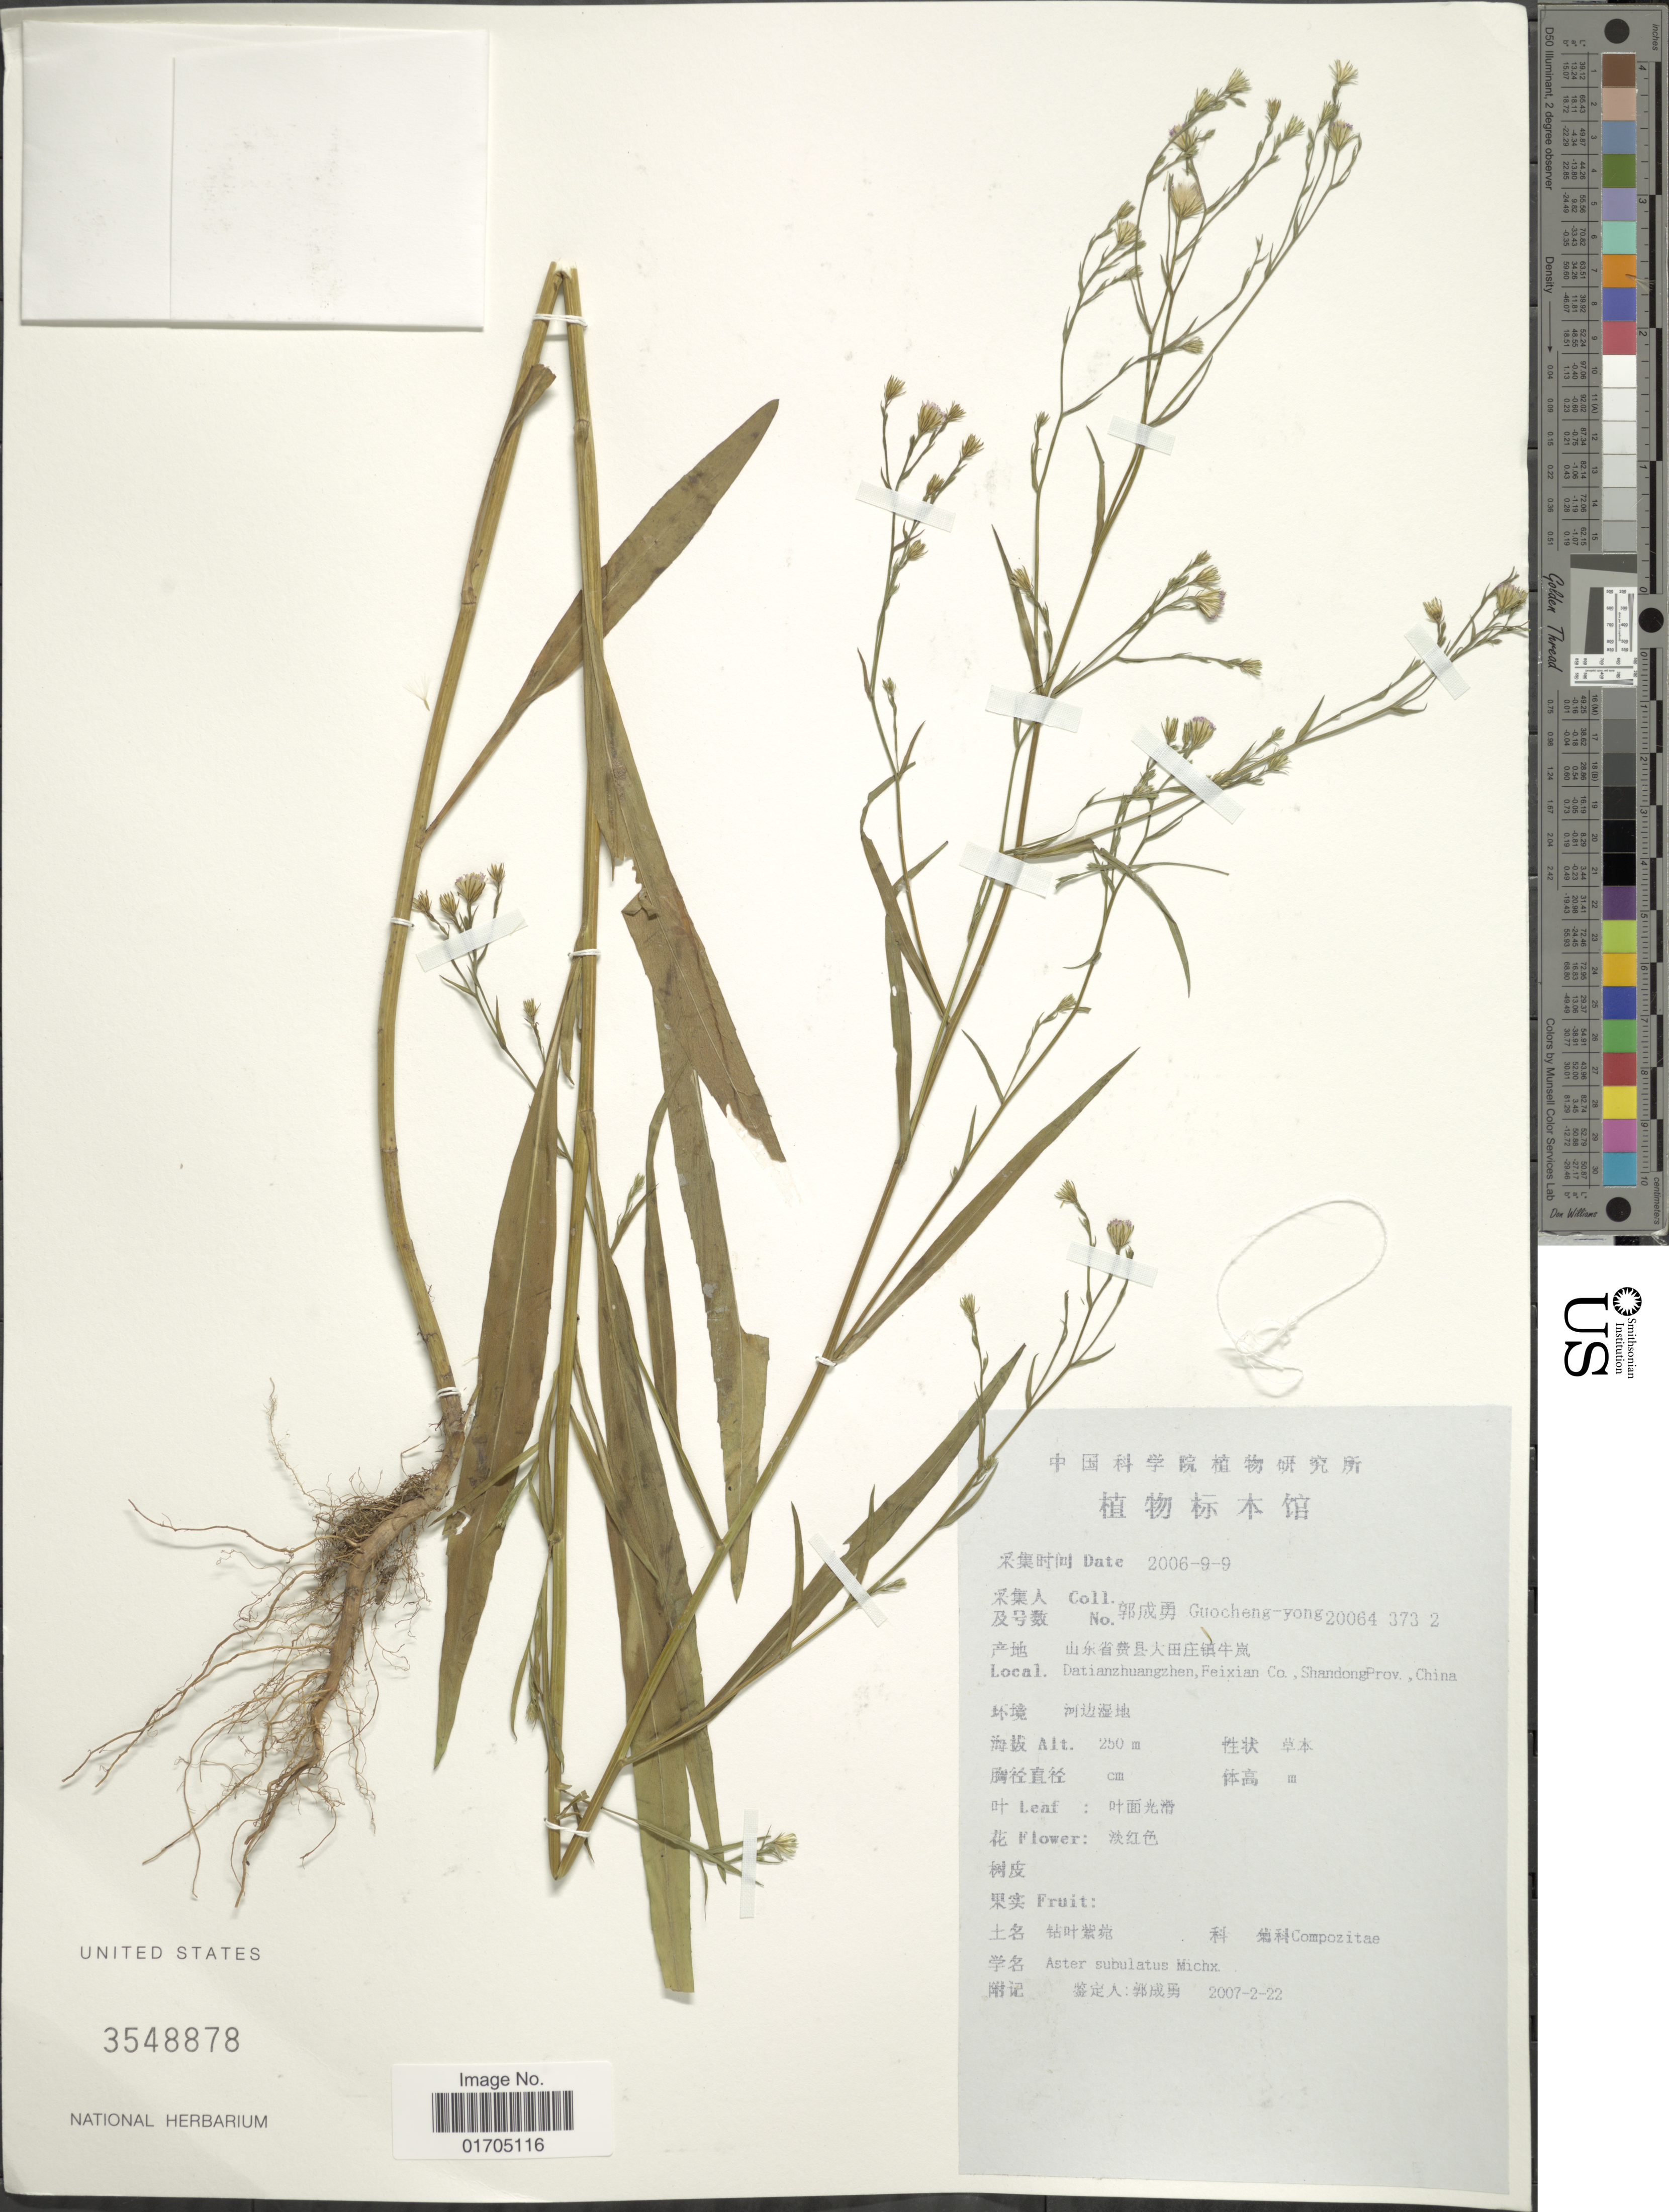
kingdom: Plantae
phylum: Tracheophyta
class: Magnoliopsida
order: Asterales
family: Asteraceae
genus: Symphyotrichum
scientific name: Symphyotrichum subulatum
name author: (Michx.) G.L. Nesom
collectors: Guo cheng-yong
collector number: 20064-373-2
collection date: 2006-09-09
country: China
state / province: Shandong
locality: Datianzhuangzhen, Feixian Co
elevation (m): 250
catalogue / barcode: US 3548878